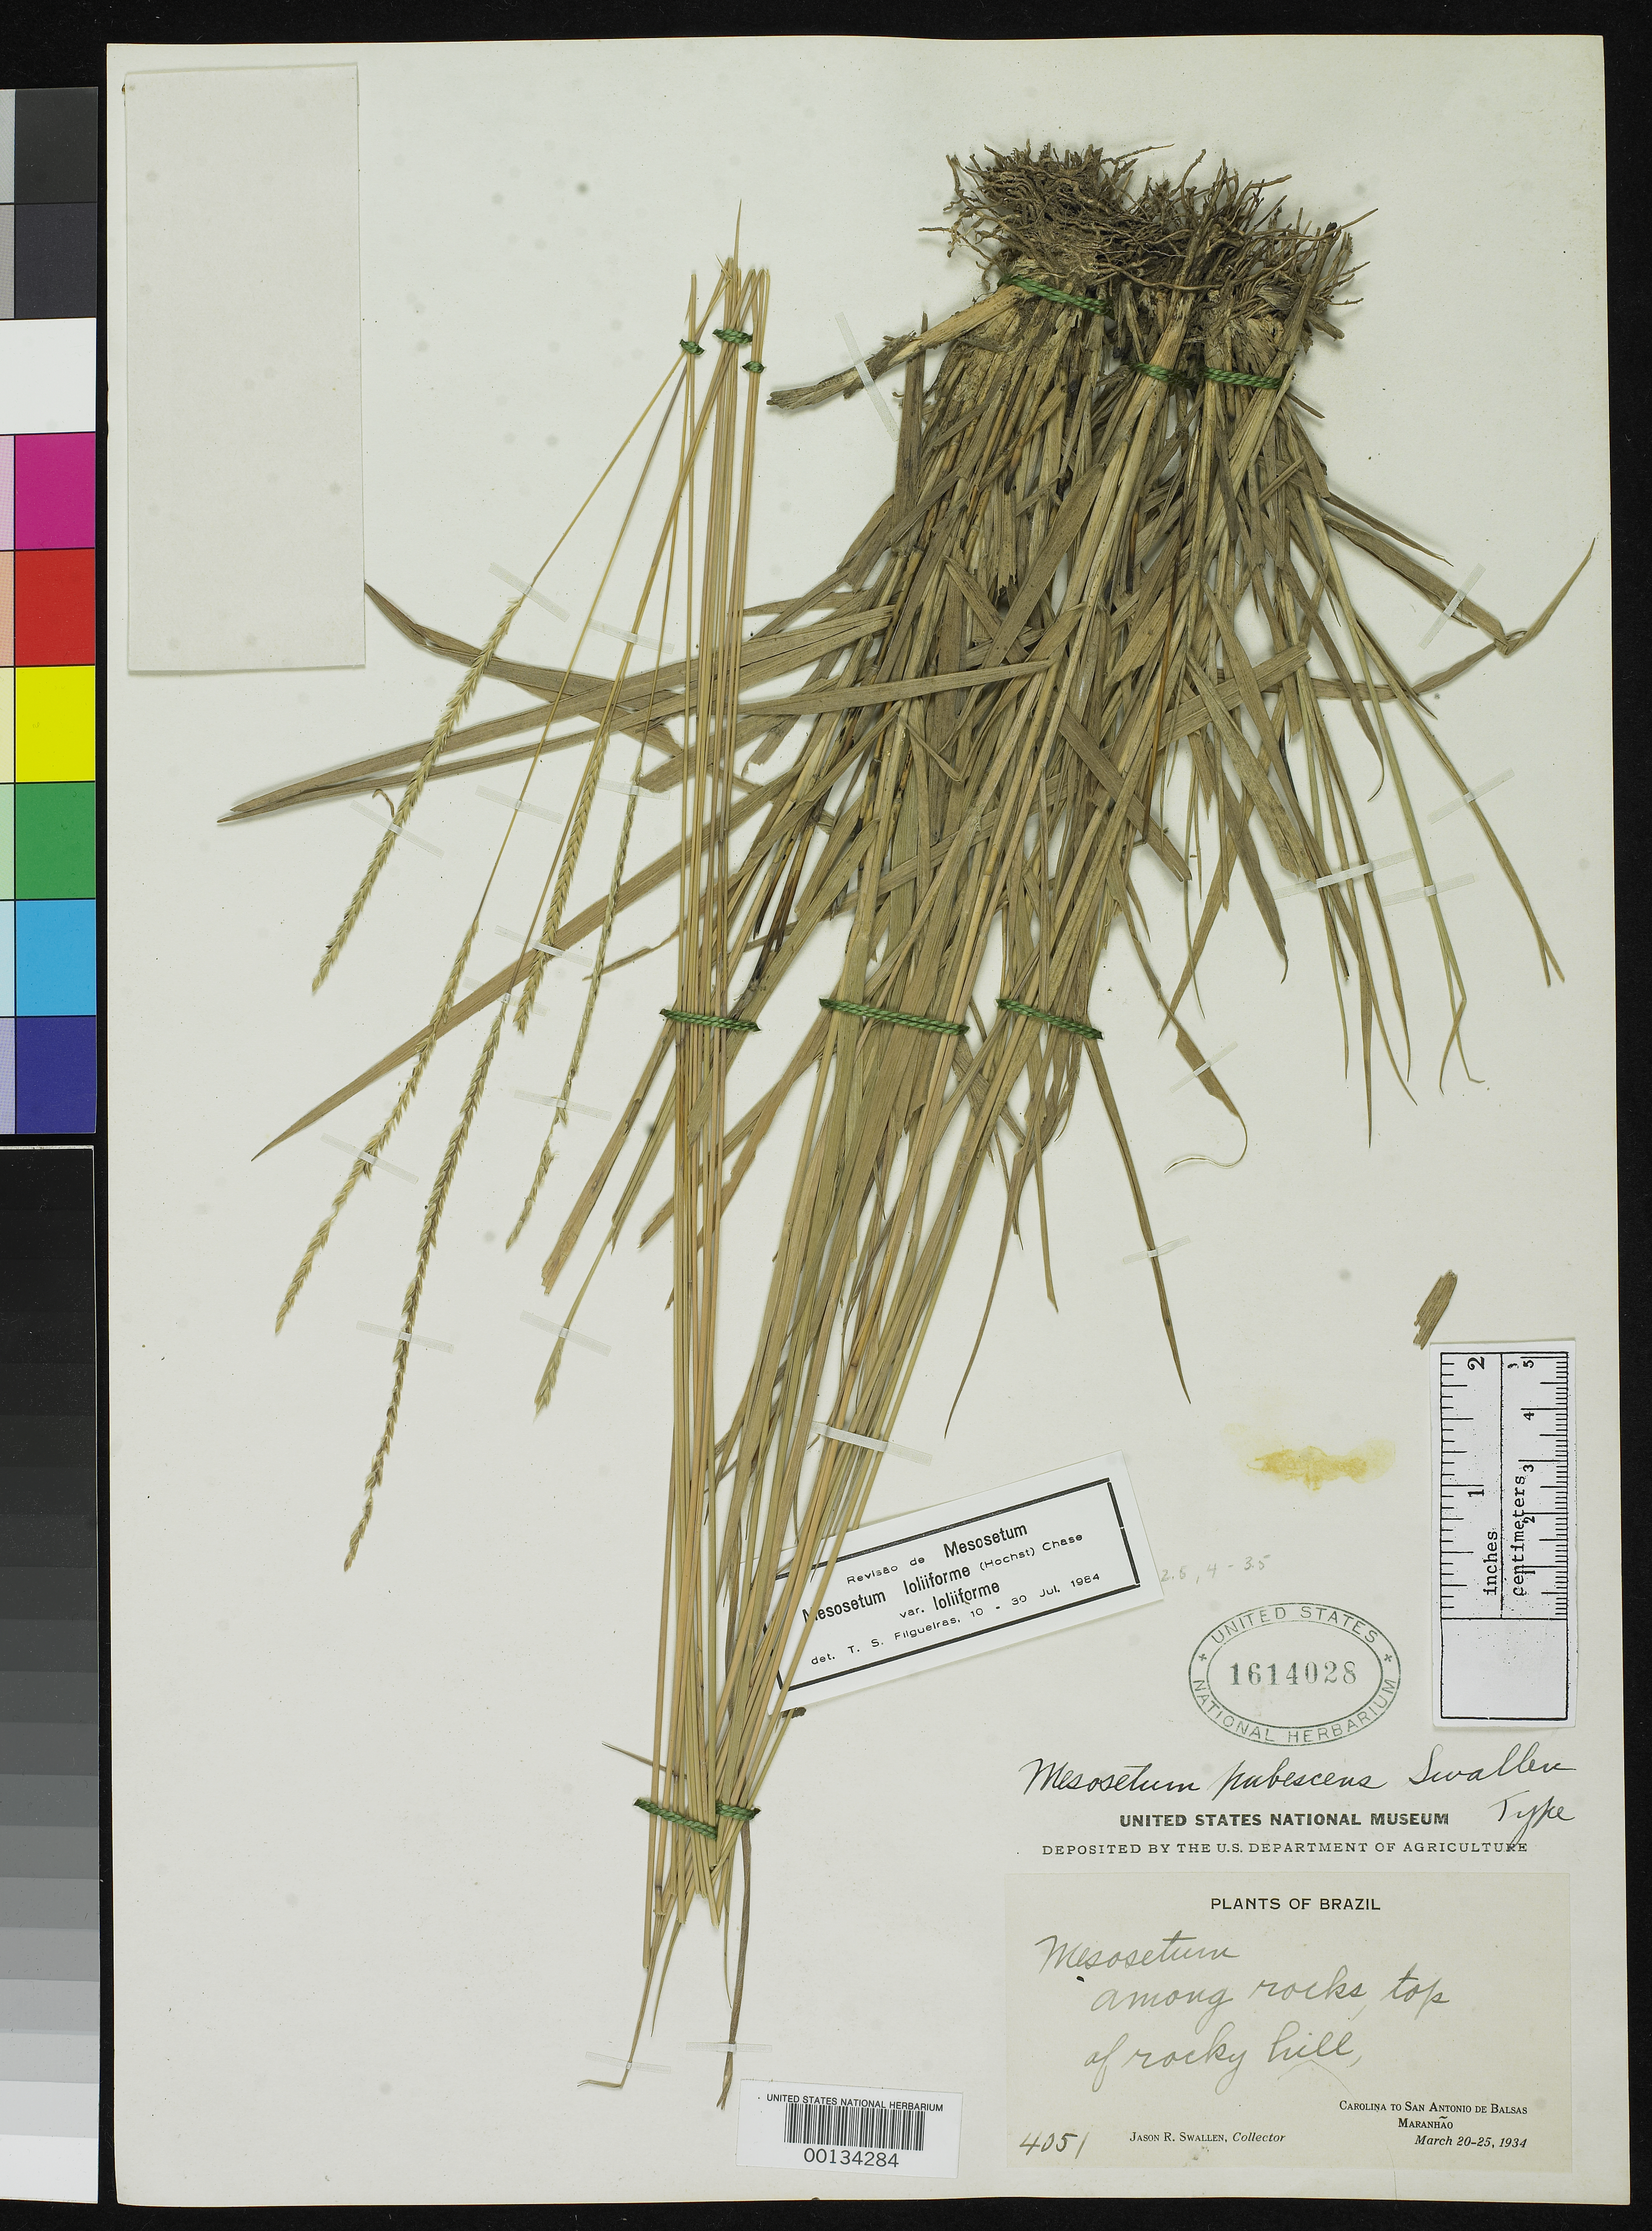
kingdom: Plantae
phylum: Tracheophyta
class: Liliopsida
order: Poales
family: Poaceae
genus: Mesosetum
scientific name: Mesosetum pubescens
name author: Swallen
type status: Holotype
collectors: J. R. Swallen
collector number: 4051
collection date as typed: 20 Mar 1934 to 25 Mar 1934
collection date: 1934-03-20/1934-03-25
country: Brazil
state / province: Maranhão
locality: Carolina to San Antonio de Balsas.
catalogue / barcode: US 1614028